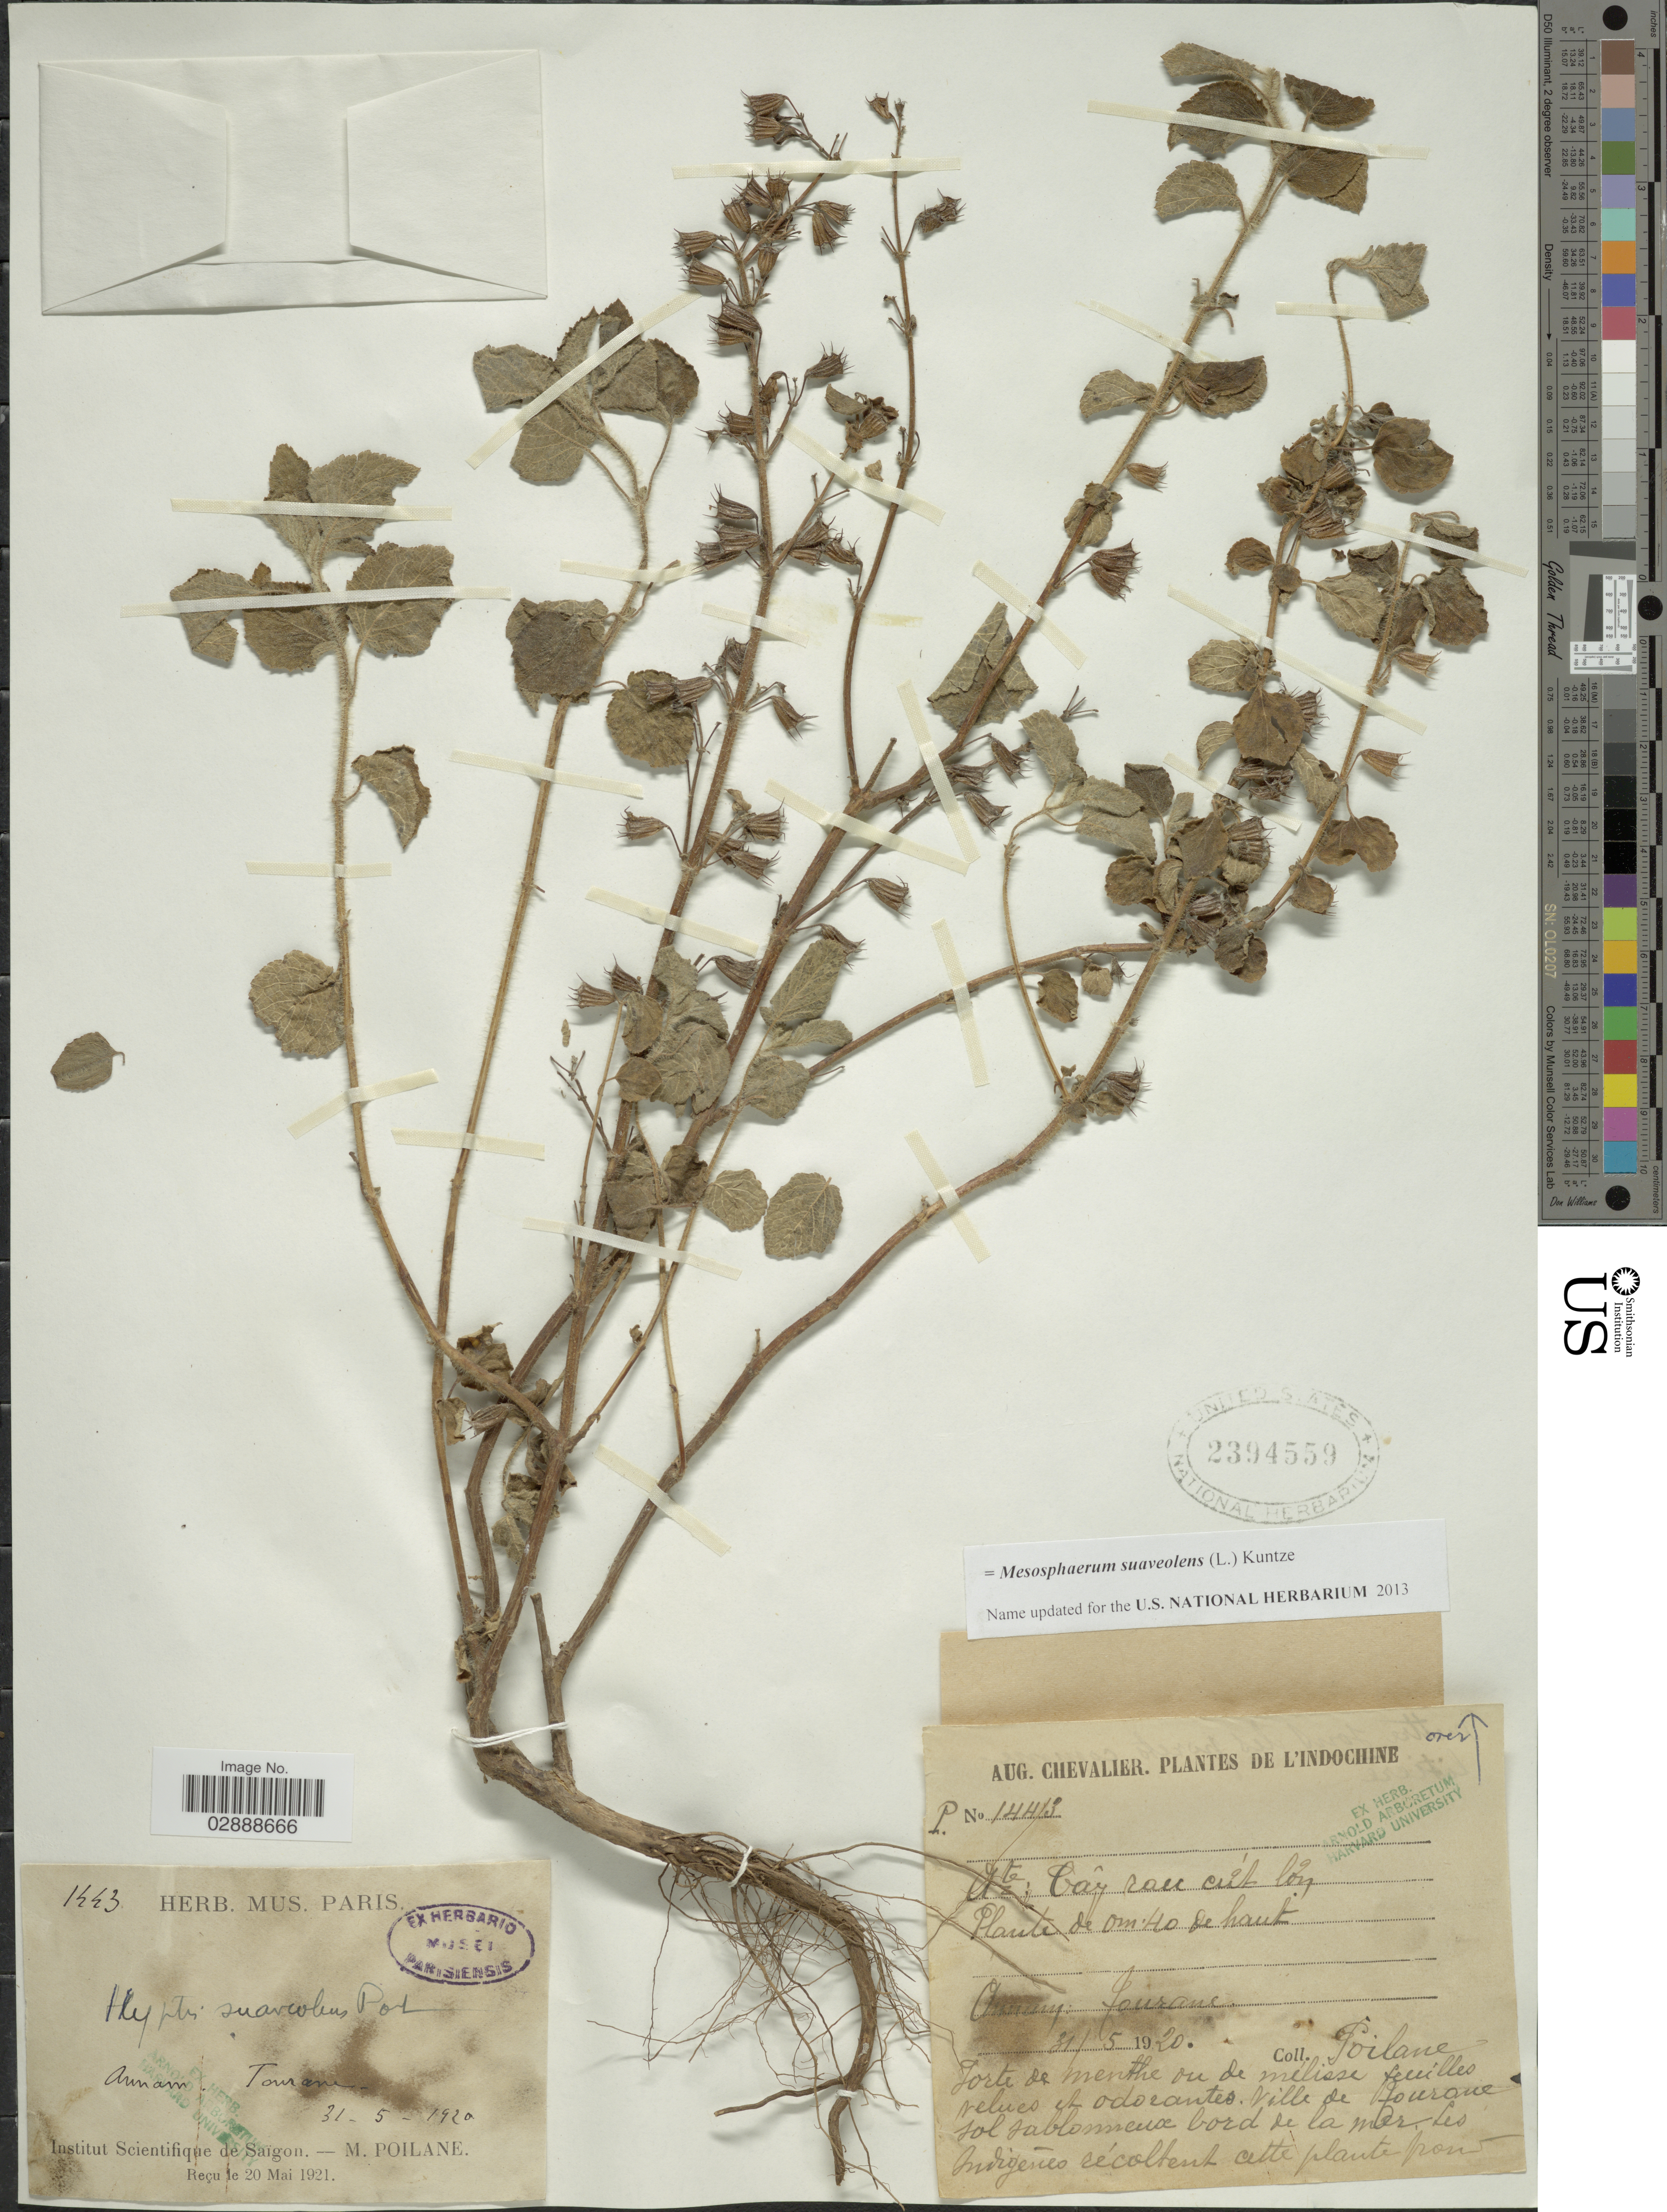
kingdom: Plantae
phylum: Tracheophyta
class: Magnoliopsida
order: Lamiales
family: Lamiaceae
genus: Mesosphaerum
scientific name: Mesosphaerum suaveolens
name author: (L.) Kuntze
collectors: M. Poilane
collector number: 1443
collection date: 1920-05-31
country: Vietnam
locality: Annam - Tourane.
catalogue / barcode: US 2394559